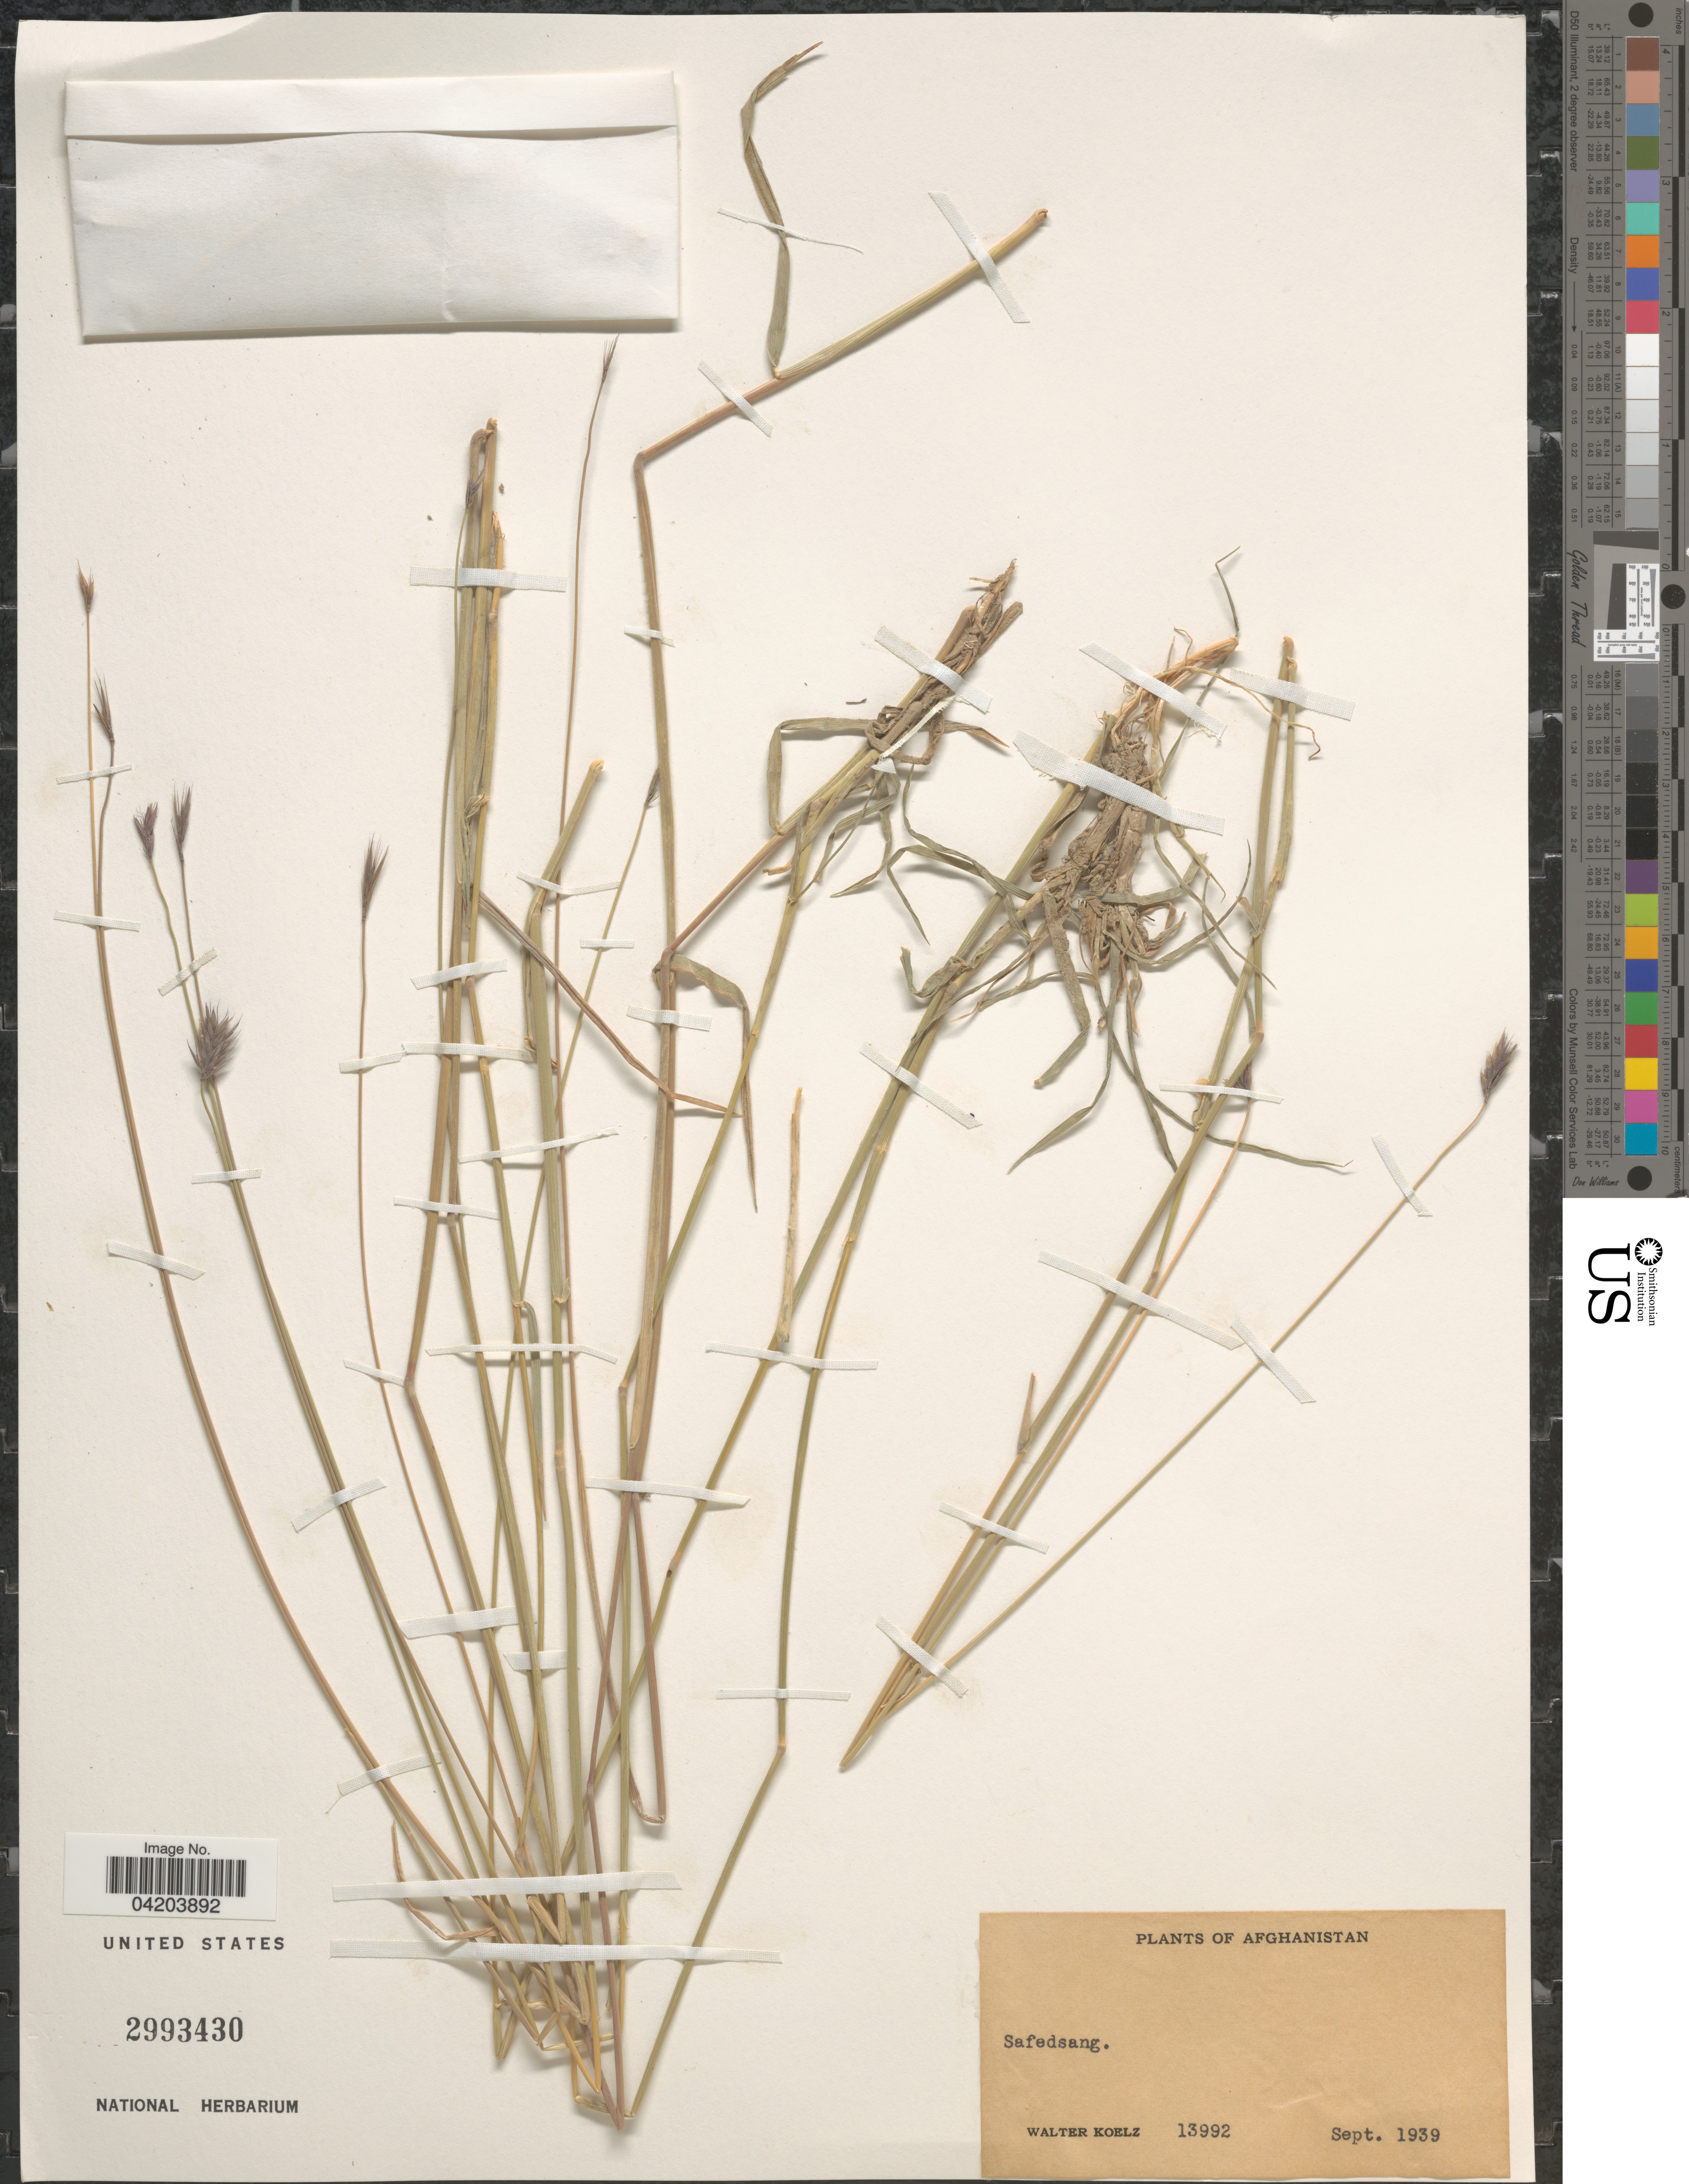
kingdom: Plantae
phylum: Tracheophyta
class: Liliopsida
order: Poales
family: Poaceae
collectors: W. N. Koelz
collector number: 13992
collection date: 1939-09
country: Afghanistan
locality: Safedsang.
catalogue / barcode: US 2993430